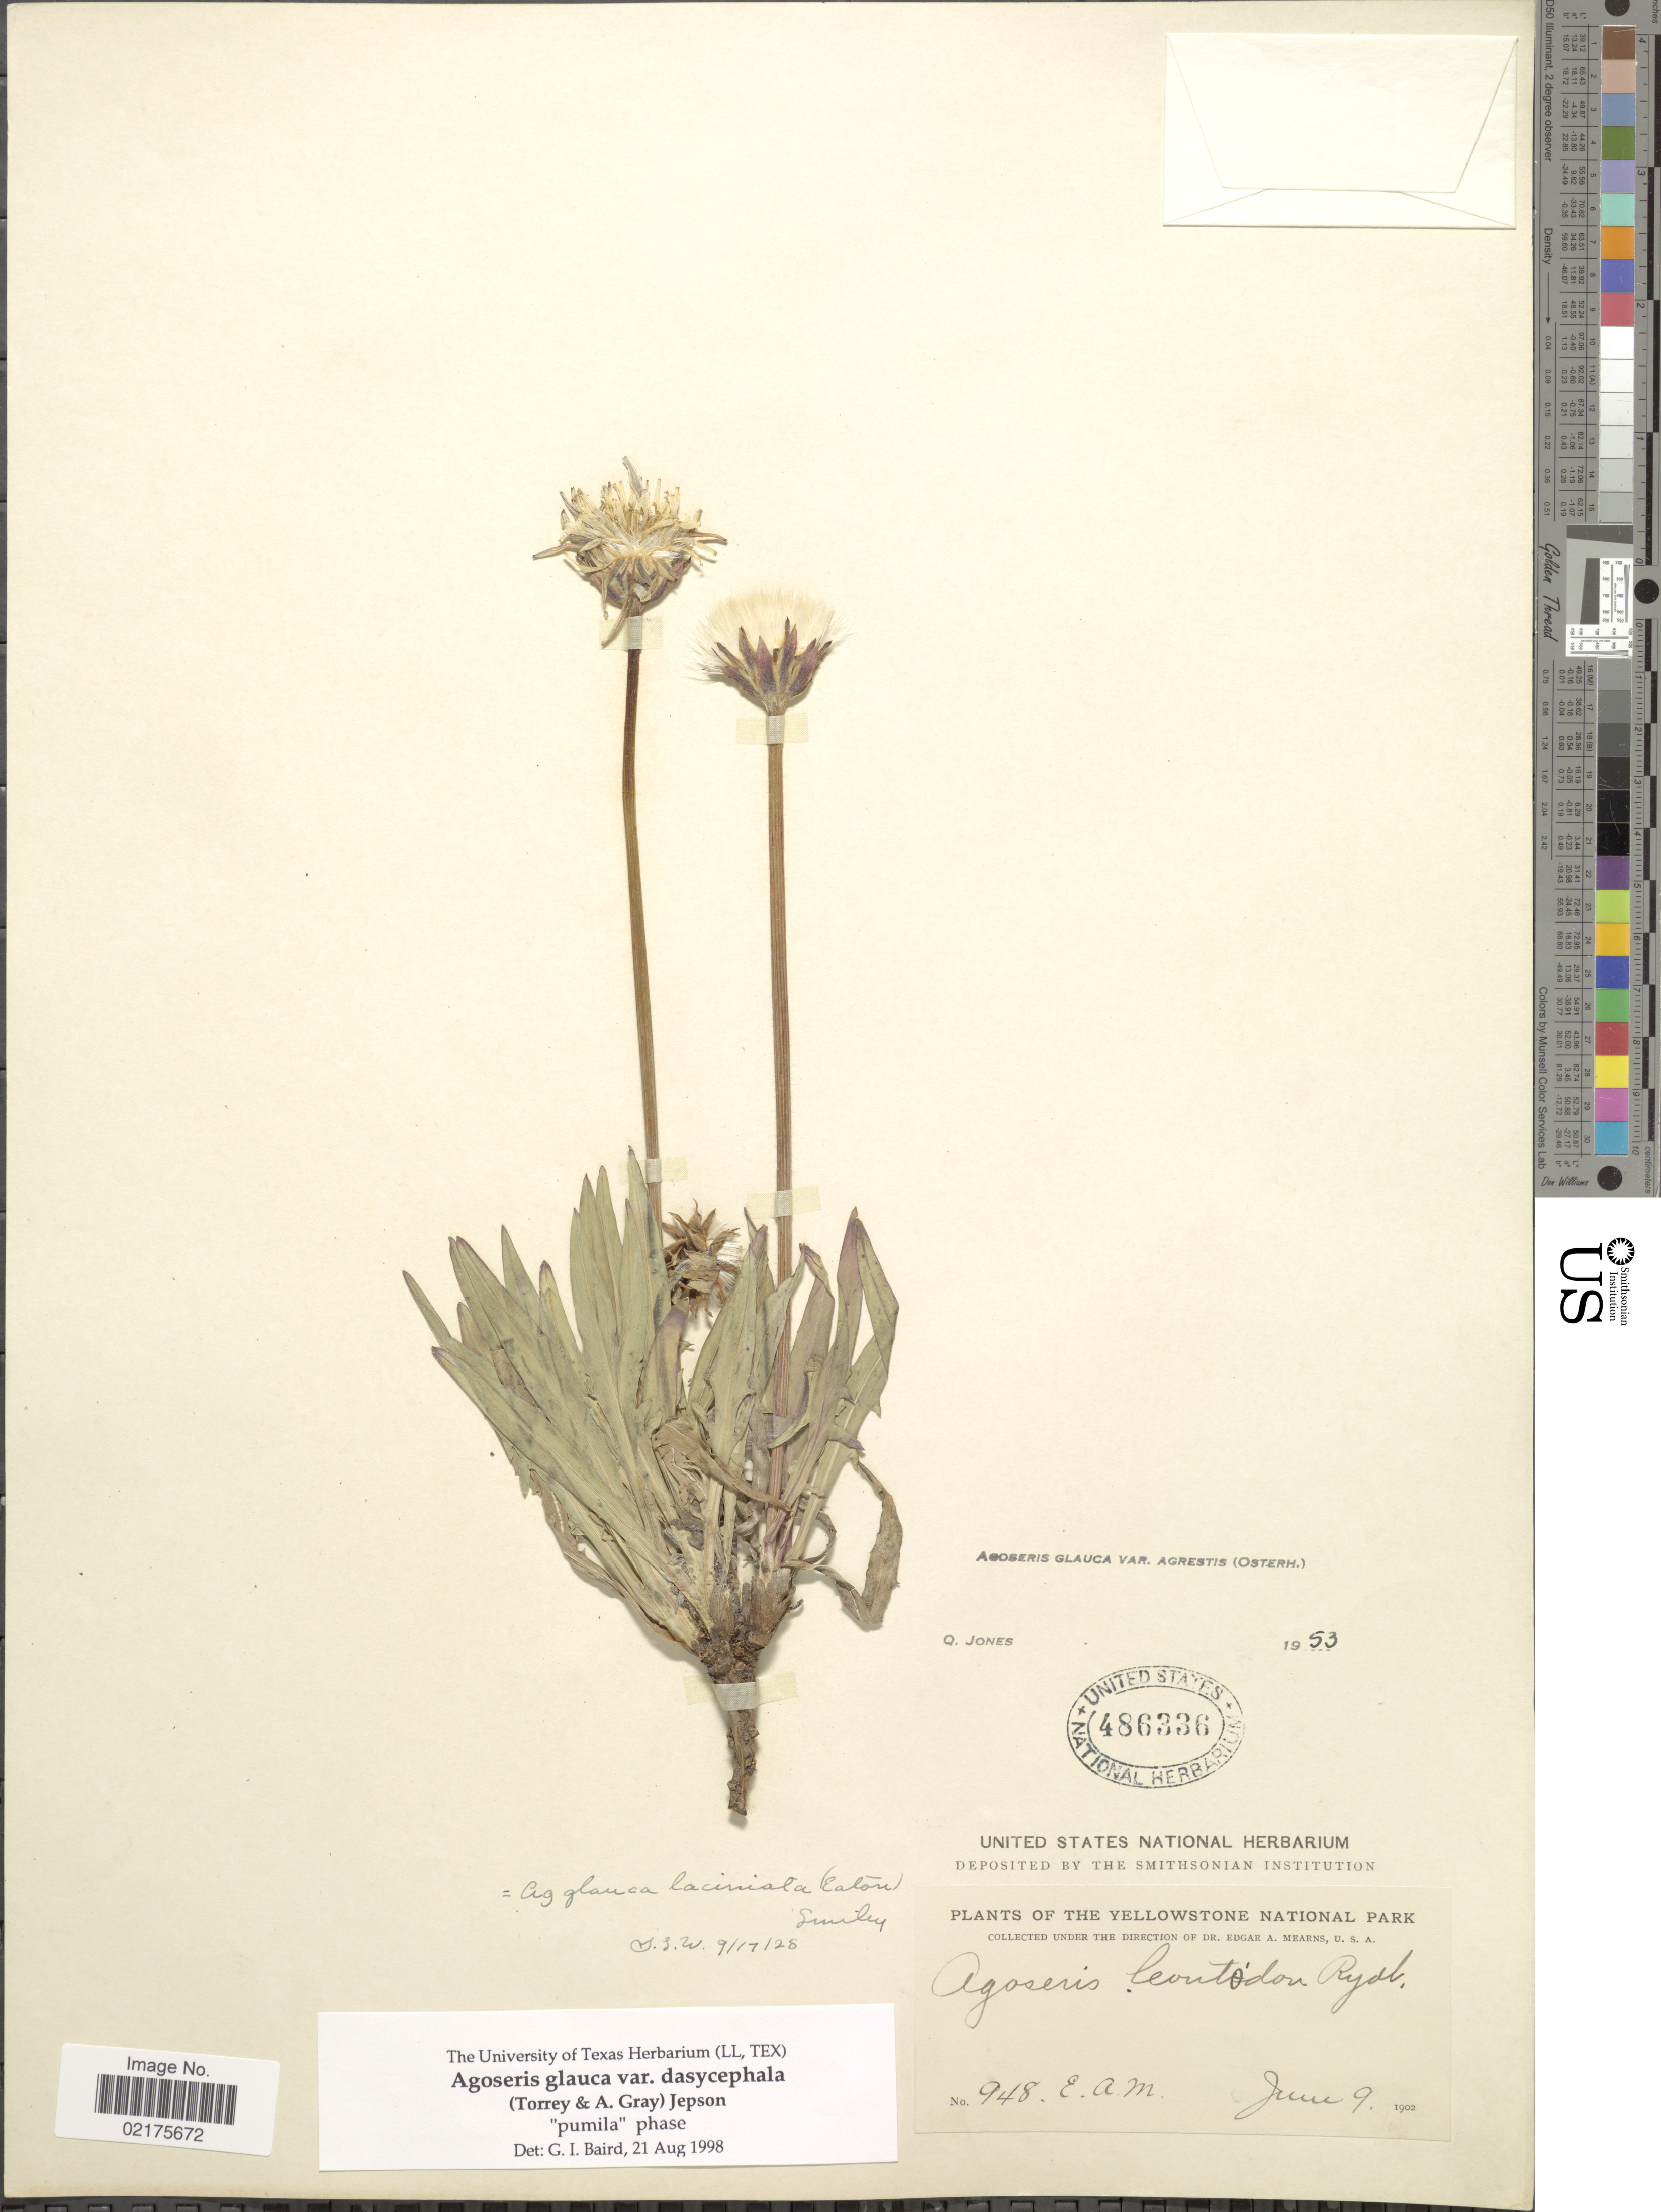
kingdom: Plantae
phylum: Tracheophyta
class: Magnoliopsida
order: Asterales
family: Asteraceae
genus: Agoseris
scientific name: Agoseris glauca var. dasycephala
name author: (Torr. & A. Gray) Jeps.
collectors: E. A. Mearns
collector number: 948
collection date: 1902-06-09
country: United States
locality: Yellowstone National Park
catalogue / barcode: US 486336